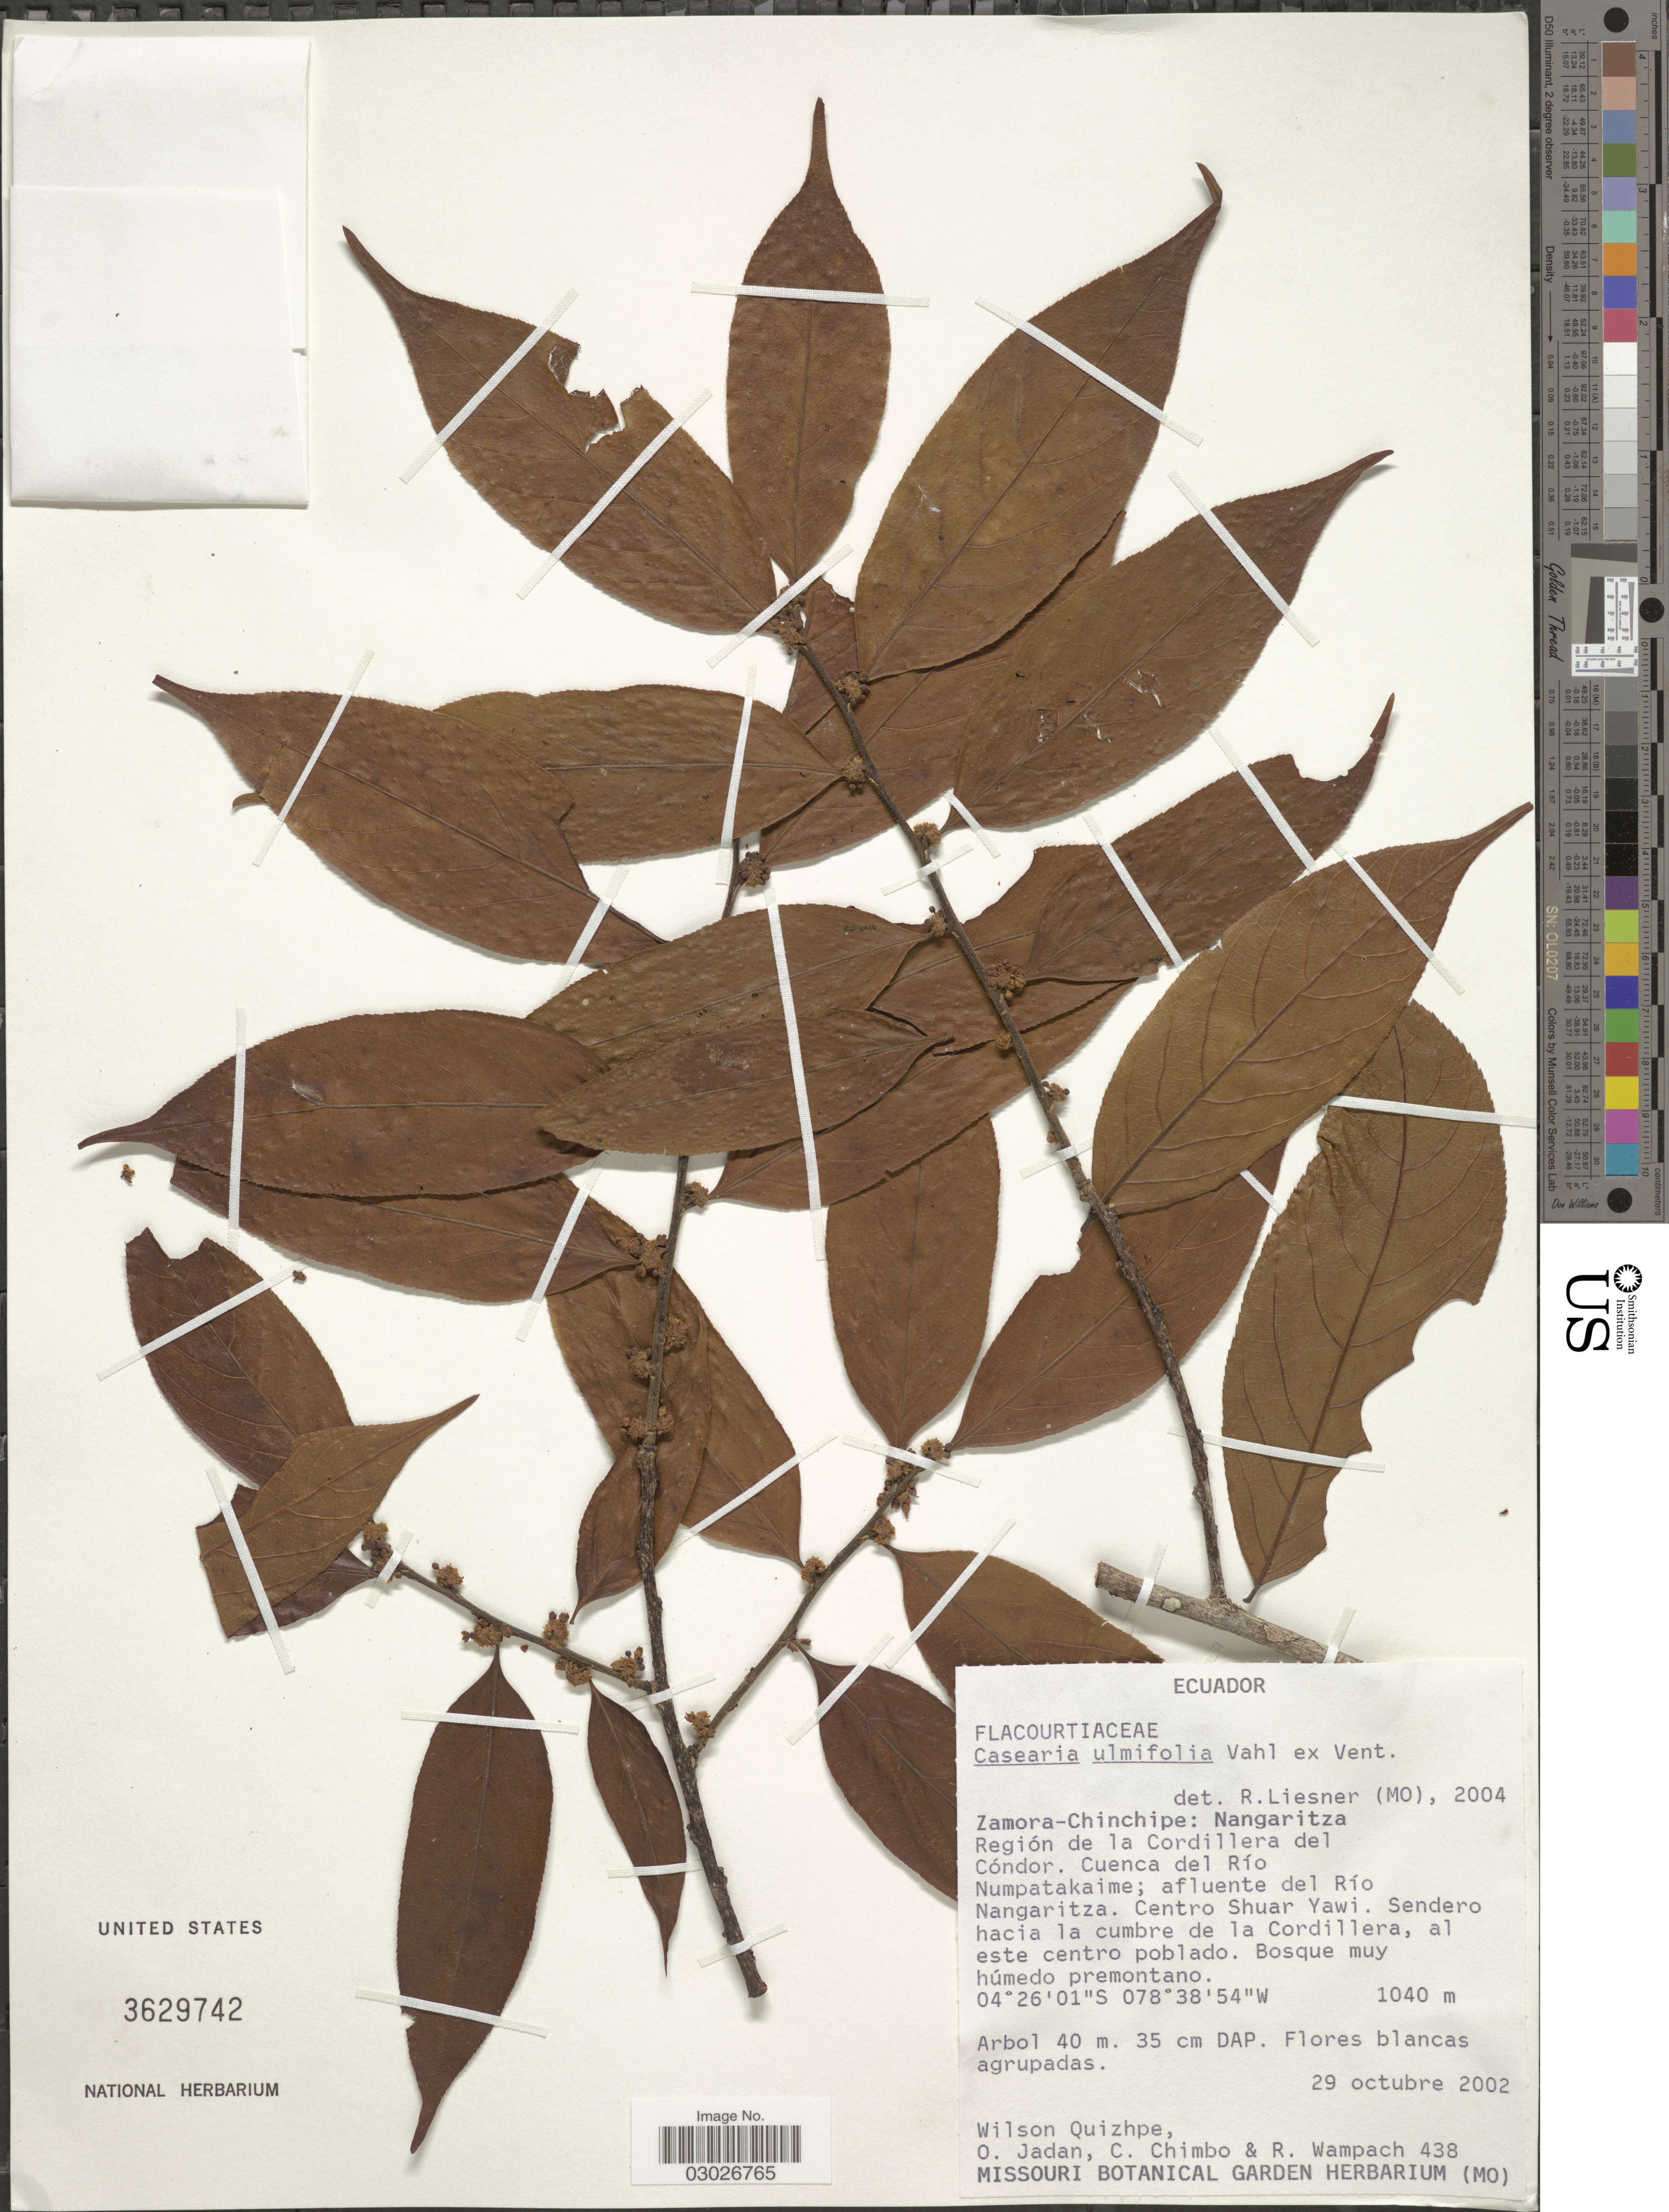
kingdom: Plantae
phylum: Tracheophyta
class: Magnoliopsida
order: Malpighiales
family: Salicaceae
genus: Casearia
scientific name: Casearia ulmifolia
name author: Vahl ex Vent.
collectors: W. Quizhpe, O. Jadan, C. Chimbo & R. Wampach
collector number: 438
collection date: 2002-10-29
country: Ecuador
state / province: Zamora-Chinchipe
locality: Nangaritza. Región de la Cordillera del Cóndor. Cuenca del Río Numpatakaime; afluente del Río Nangaritza. Centro Shuar Yawi. Sendero hacia la cumbre de la Cordillera, al este centro poblado.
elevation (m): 1040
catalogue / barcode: US 3629742